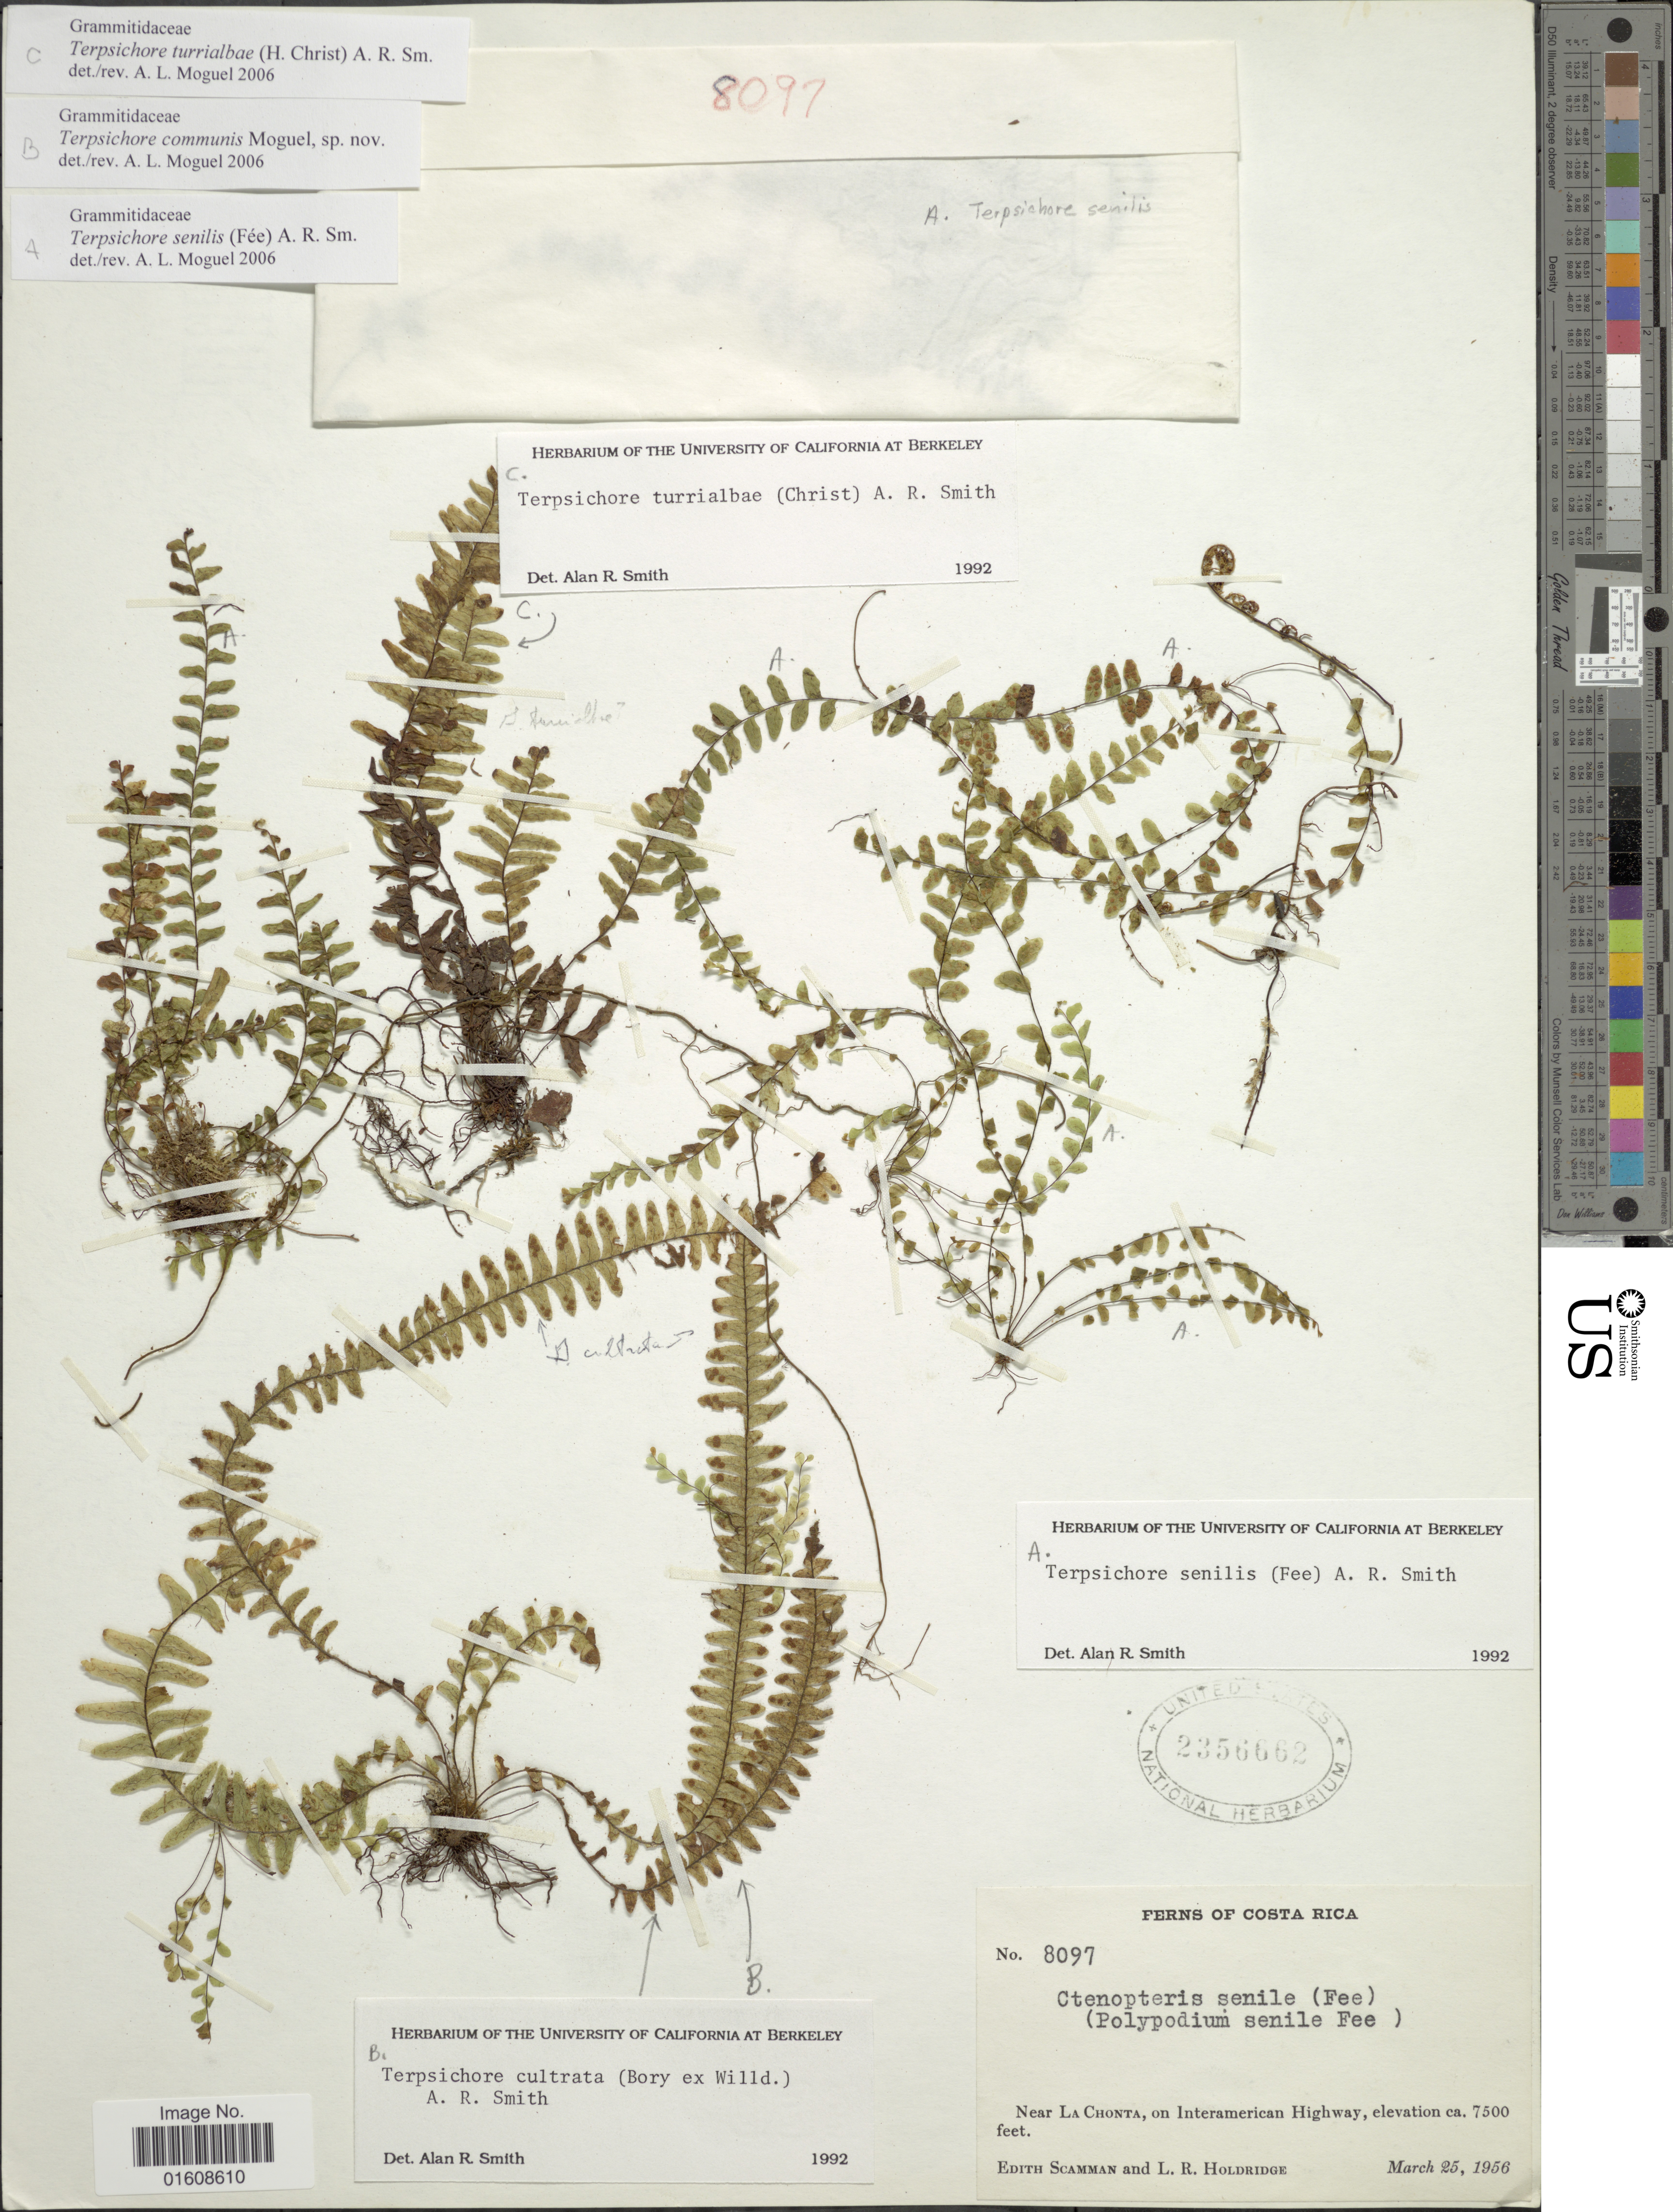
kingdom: Plantae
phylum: Tracheophyta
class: Polypodiopsida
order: Polypodiales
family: Polypodiaceae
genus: Alansmia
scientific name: Alansmia turrialbae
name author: (Christ) Moguel & M. Kessler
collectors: E. Scamman & L. Holdridge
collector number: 8097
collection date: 1956-03-25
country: Costa Rica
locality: Near La Chonta, on Interamerican Highway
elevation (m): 2286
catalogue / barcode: US 2356662